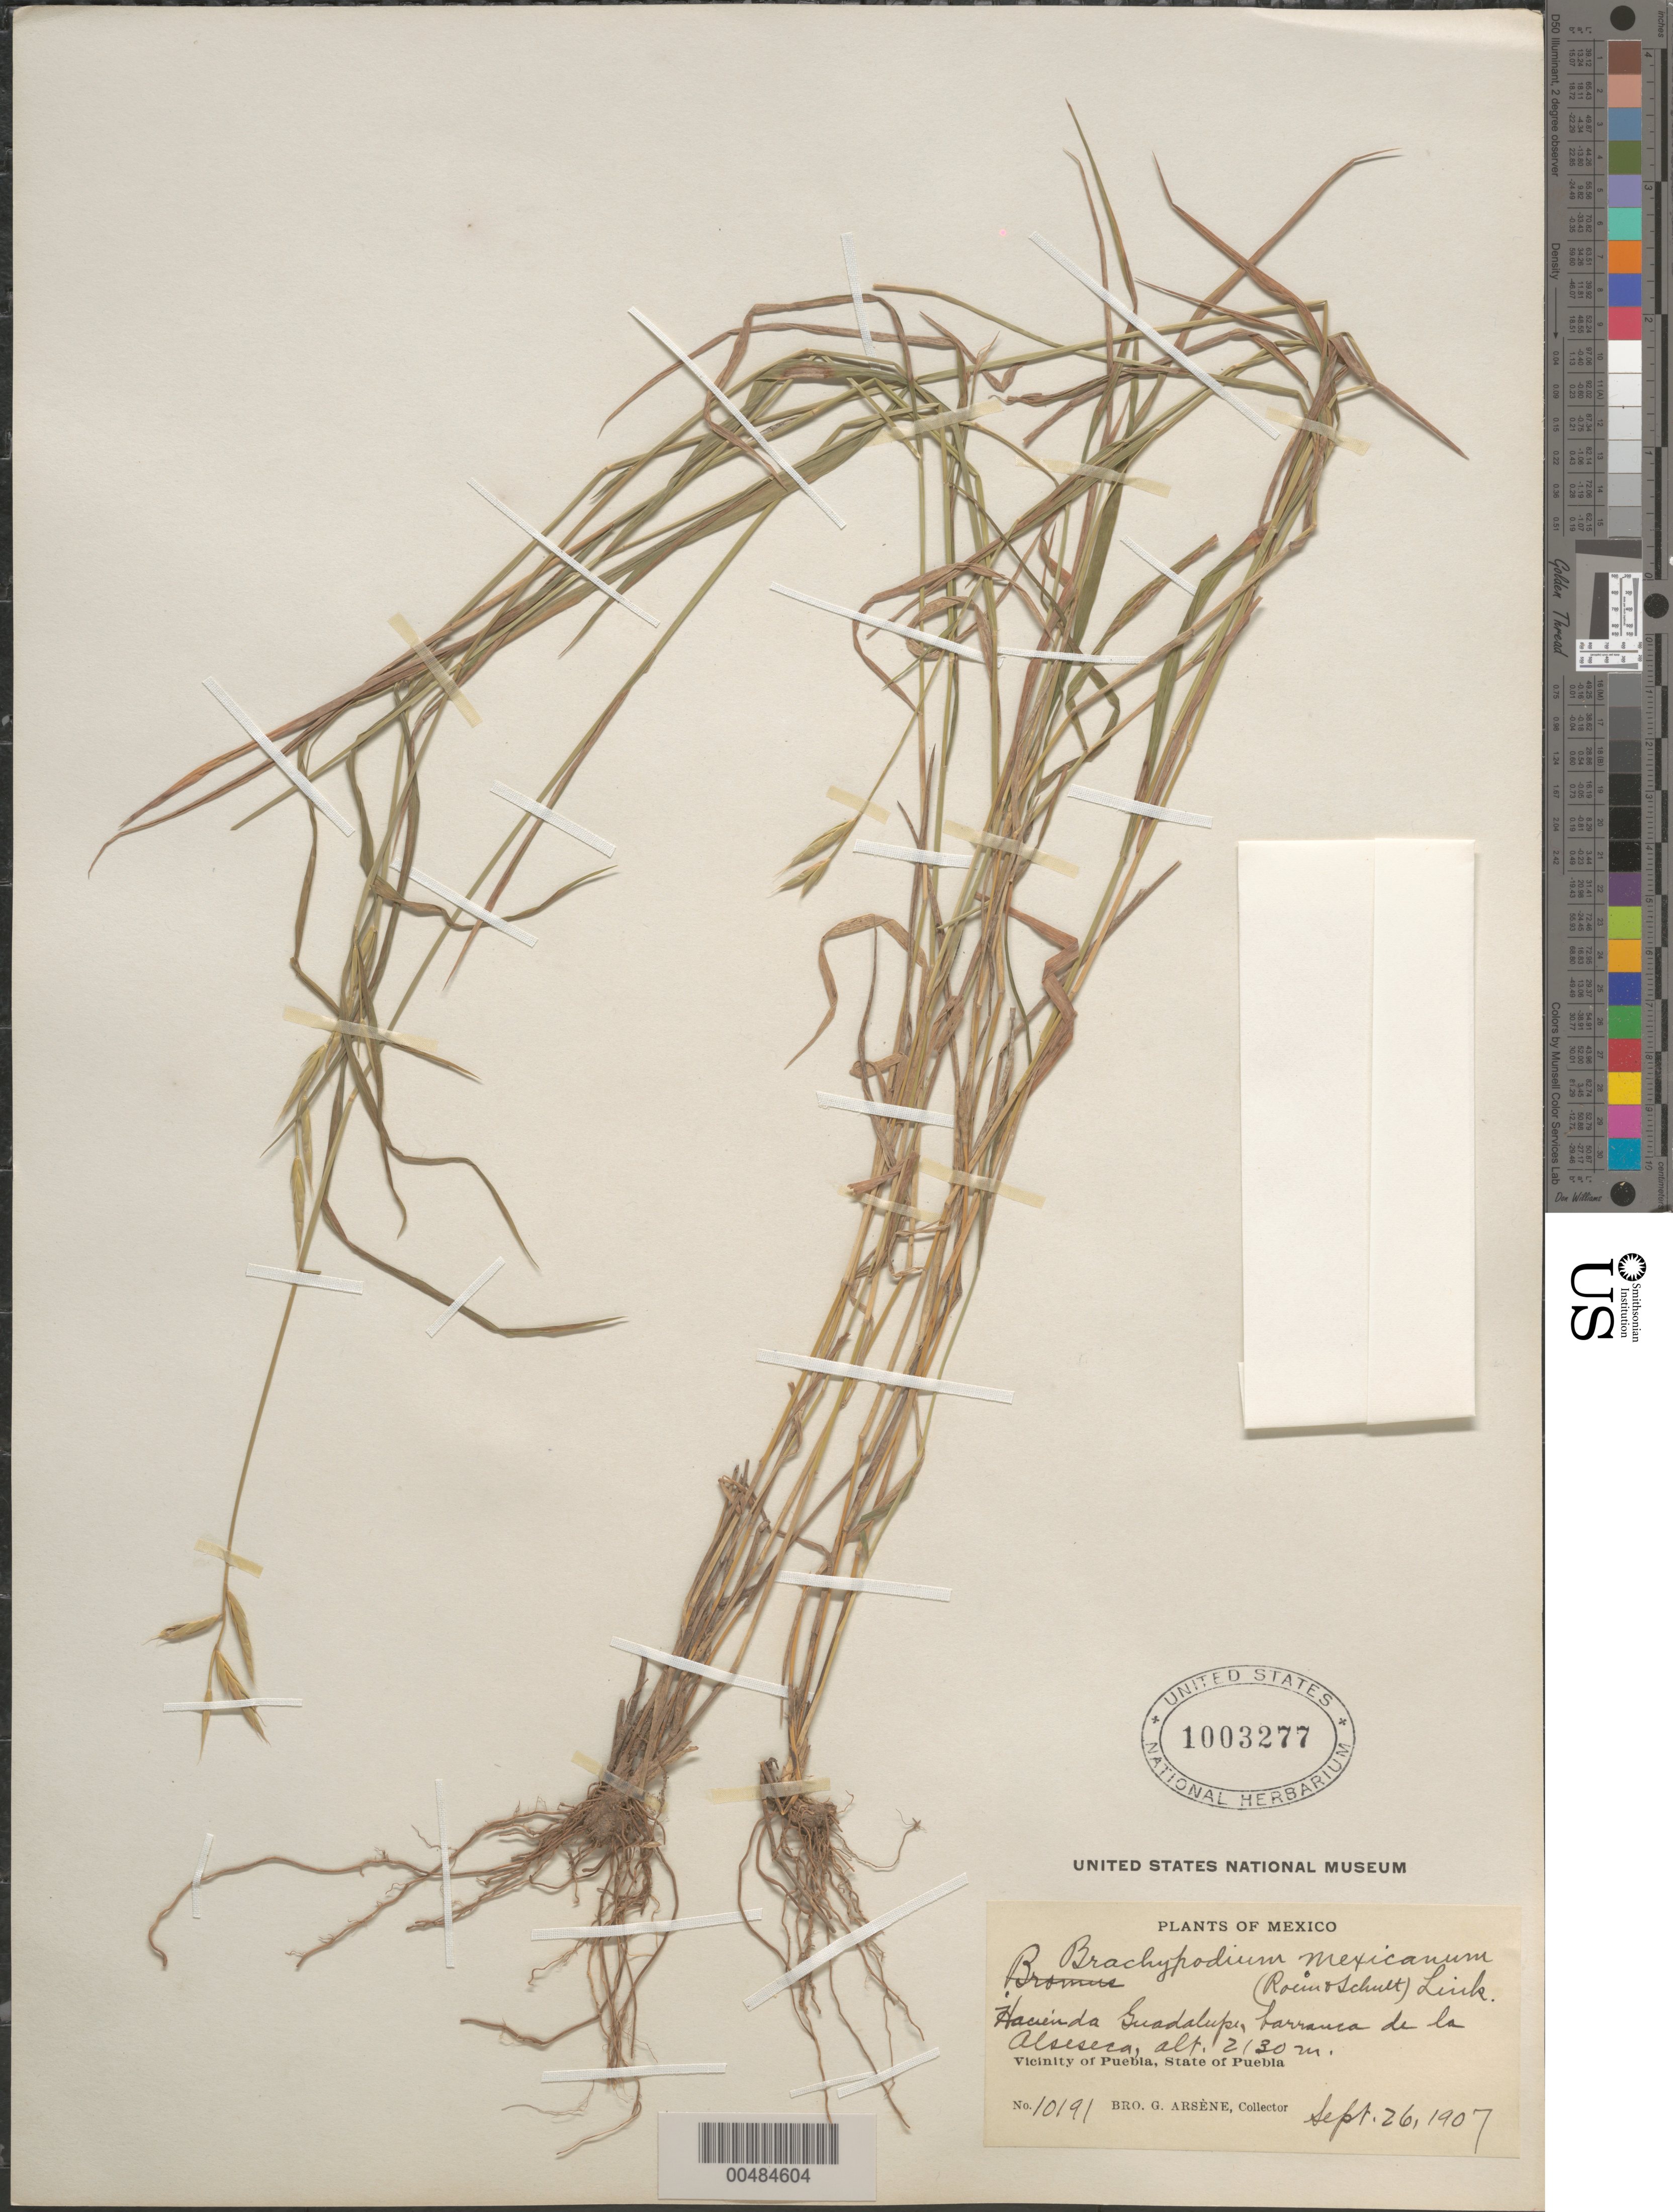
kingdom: Plantae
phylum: Tracheophyta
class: Liliopsida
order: Poales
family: Poaceae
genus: Brachypodium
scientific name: Brachypodium mexicanum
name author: (Roem. & Schult.) Link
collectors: Bro. G. Arsène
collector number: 10191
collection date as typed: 26 Sep 1907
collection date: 1907-09-26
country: Mexico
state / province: Puebla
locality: Vicinity of Puebla, Hacienda Guadalupe, barranca de la Alseseca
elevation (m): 2130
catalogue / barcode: US 1003277